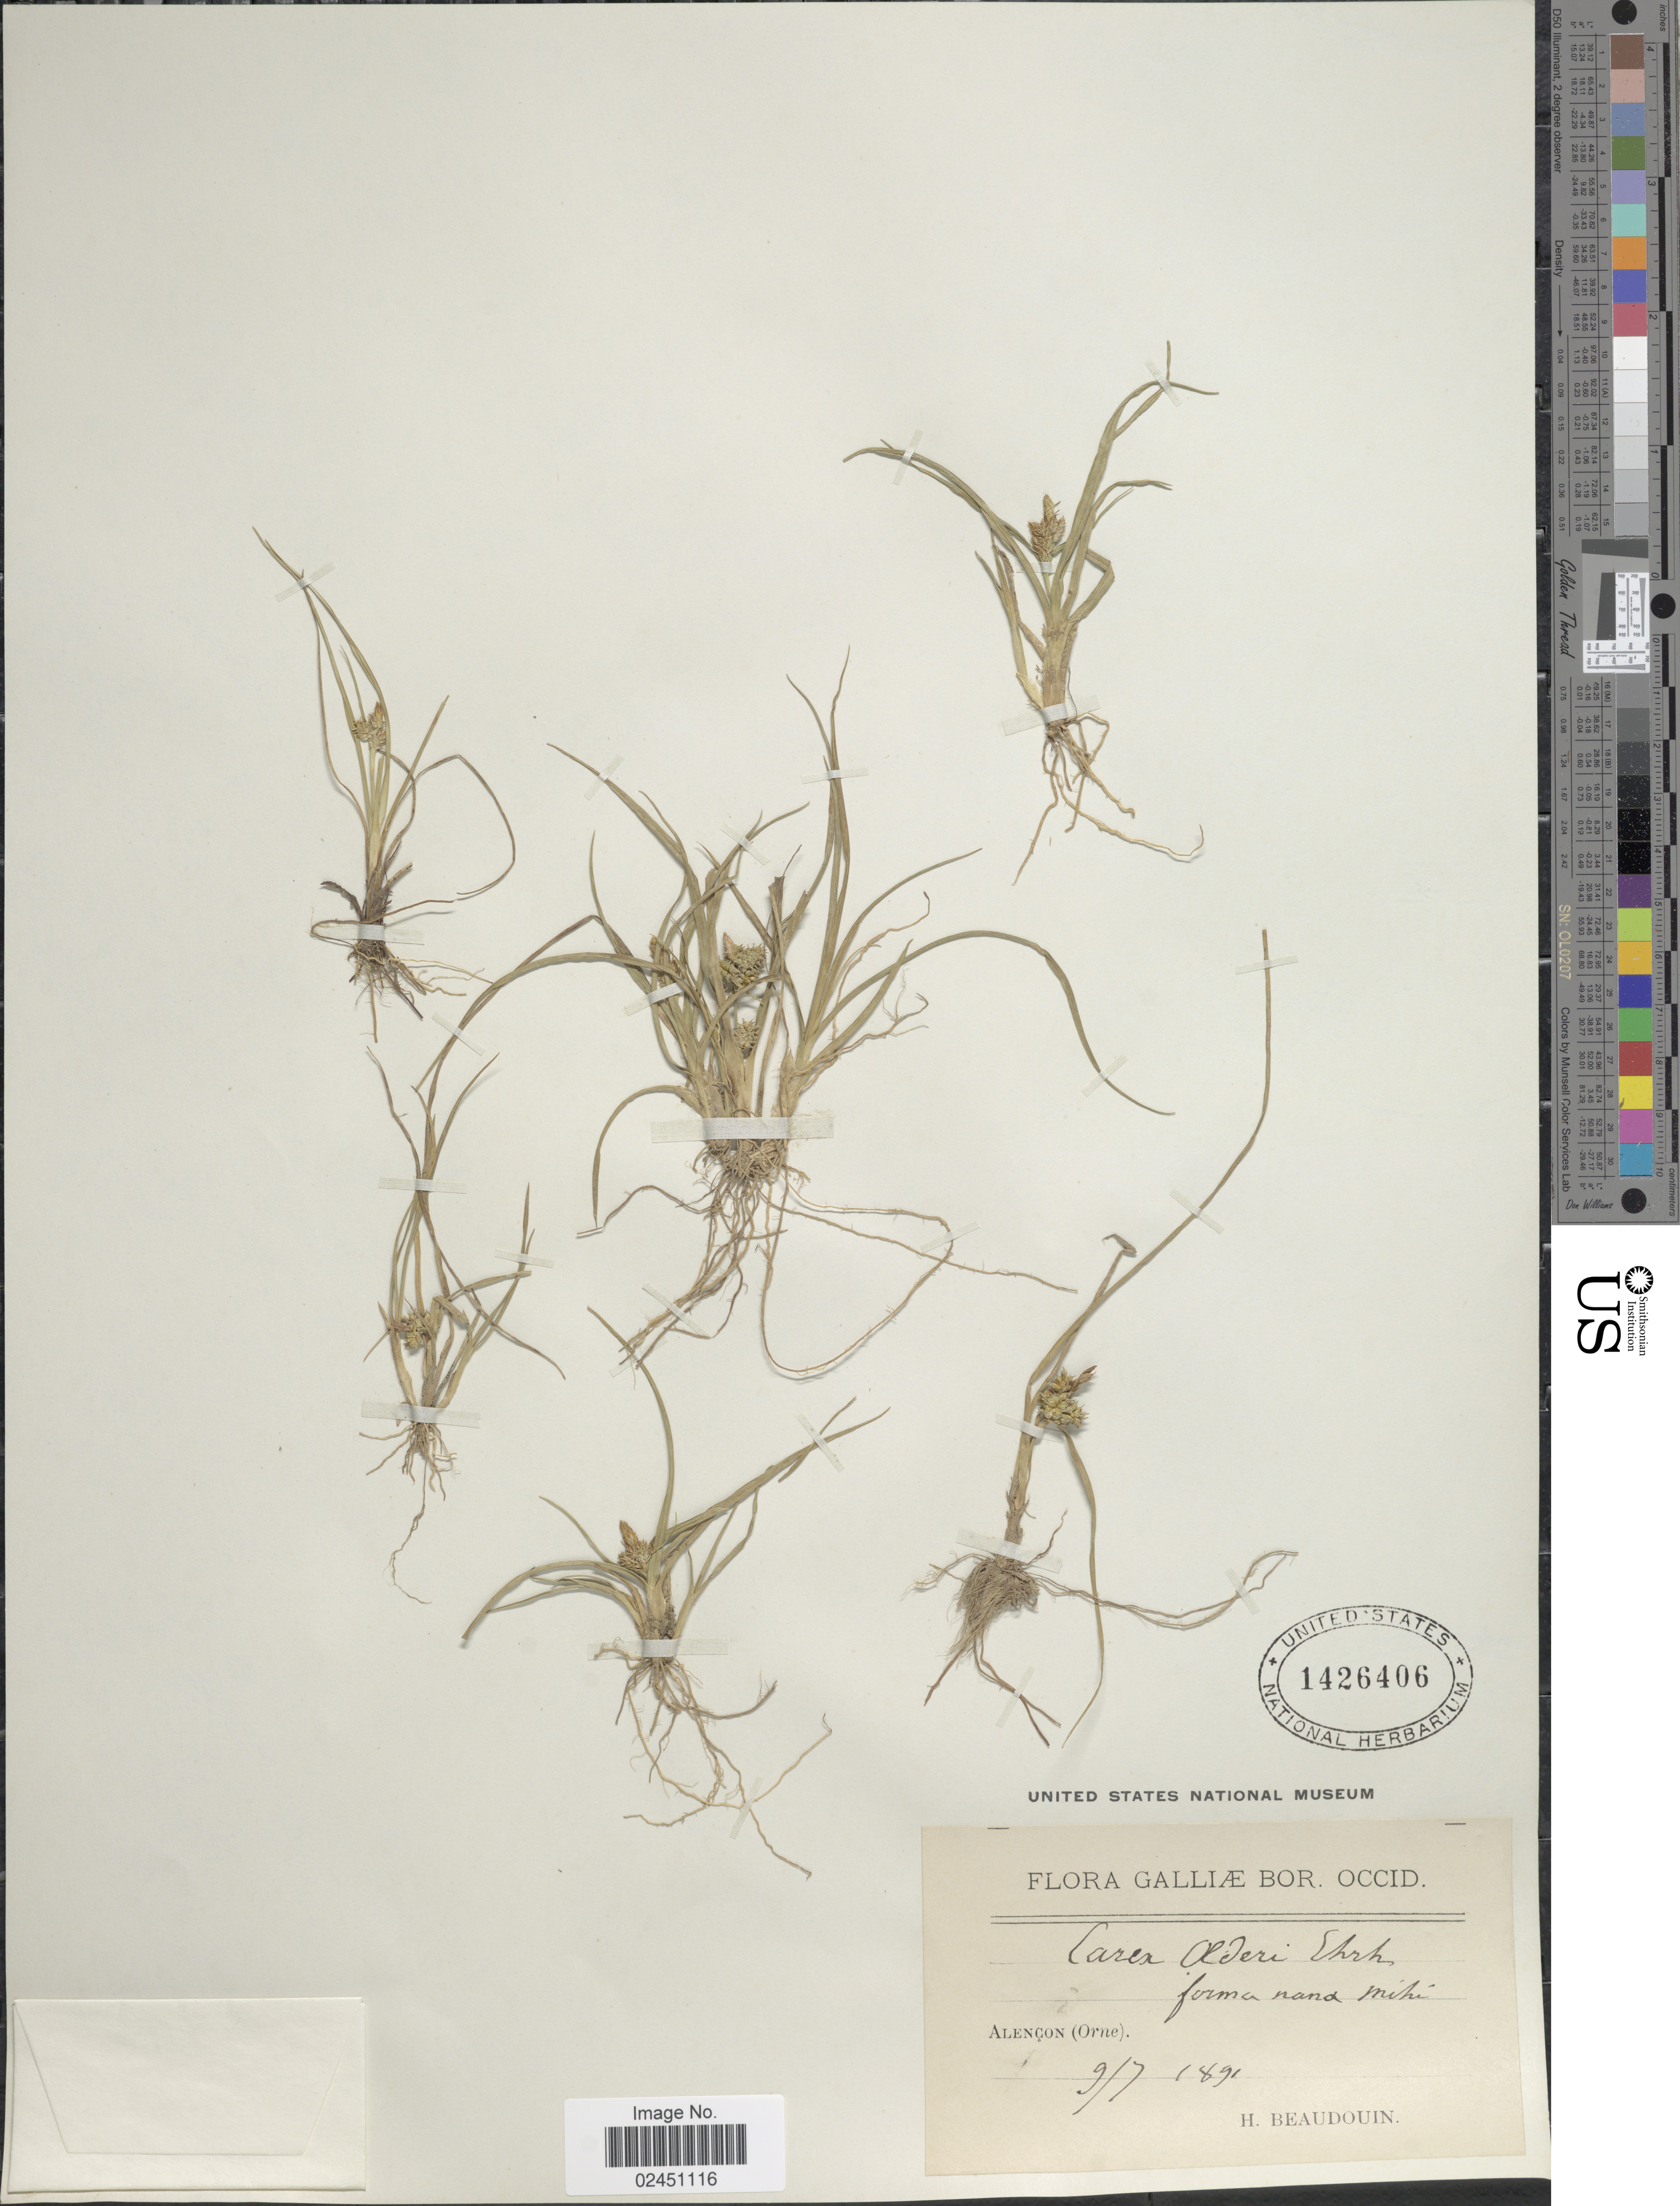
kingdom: Plantae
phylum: Tracheophyta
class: Liliopsida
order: Poales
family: Cyperaceae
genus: Carex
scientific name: Carex oederi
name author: Retz.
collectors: Beaudouin, H.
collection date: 1891-07-09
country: France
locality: Galliæ Bor. Occid. Alencon (Orne)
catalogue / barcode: US 1426406